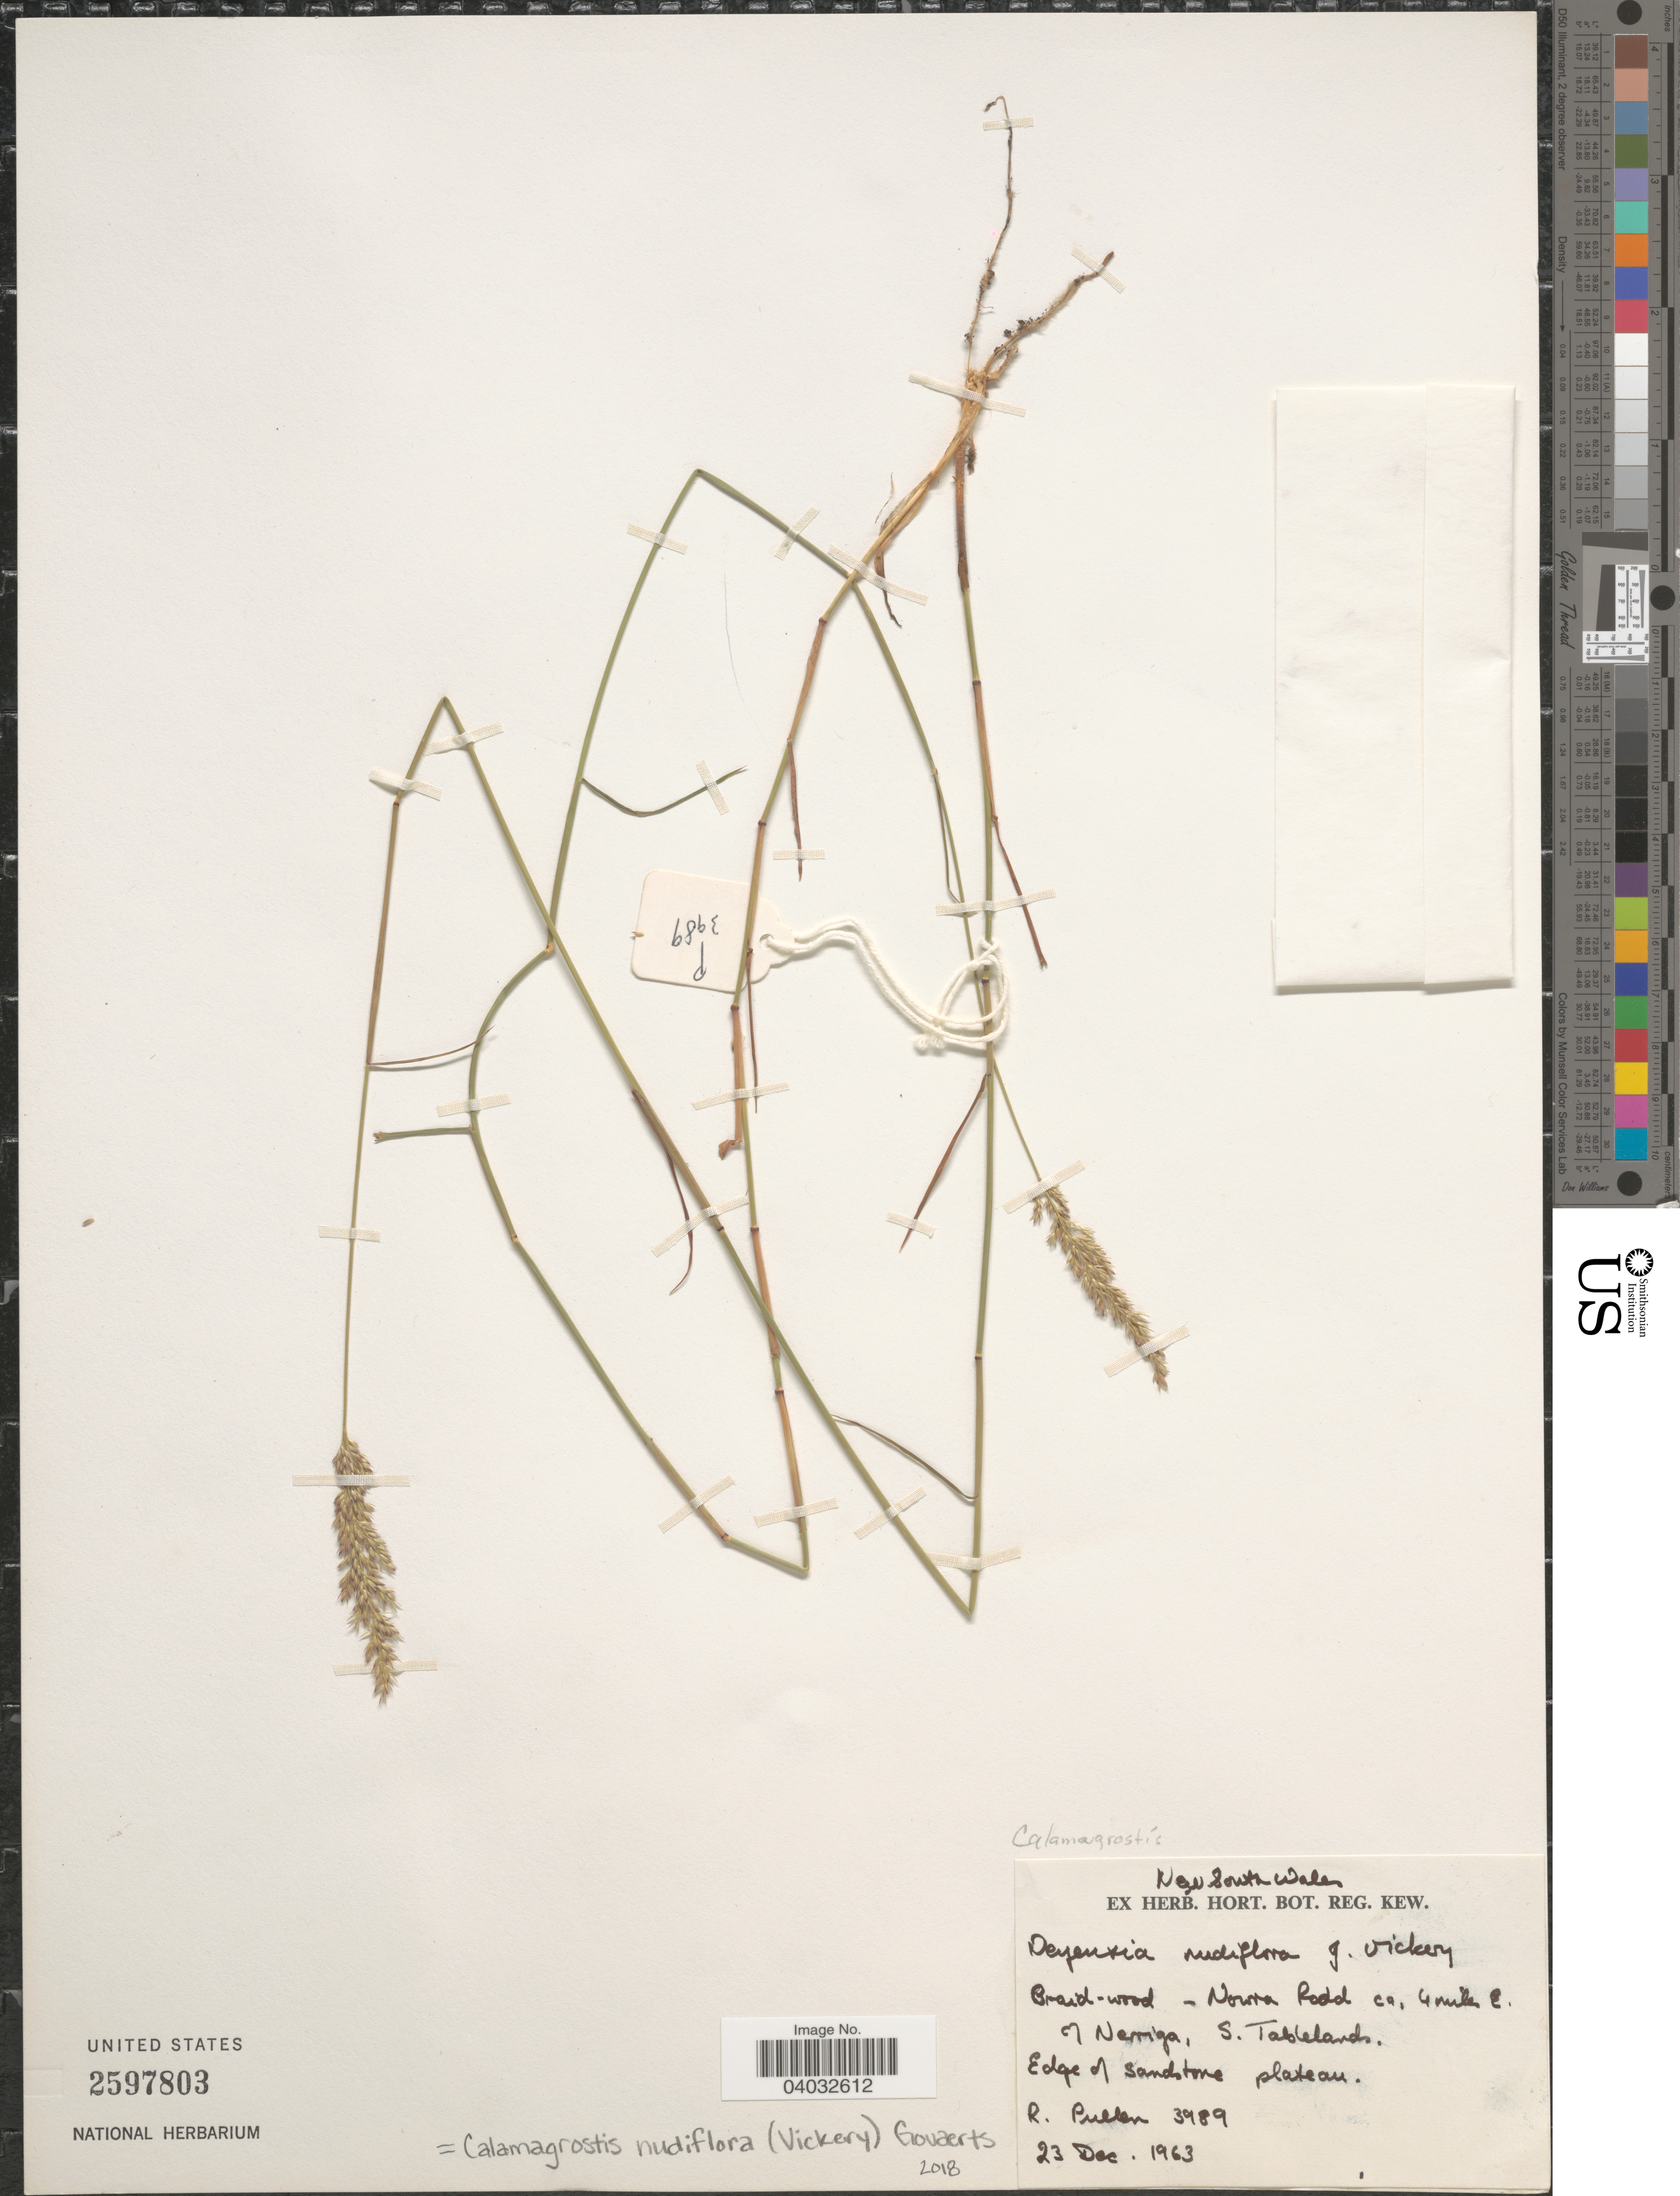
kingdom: Plantae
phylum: Tracheophyta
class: Liliopsida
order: Poales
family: Poaceae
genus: Calamagrostis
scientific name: Calamagrostis nudiflora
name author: (Vickery) Govaerts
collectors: R. Pullen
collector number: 3989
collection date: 1963-12-23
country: Australia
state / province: New South Wales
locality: Braid wood - Norma Rodd ca, 4 miles E. of Nerriga, S. Tablelands.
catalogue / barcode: US 2597803